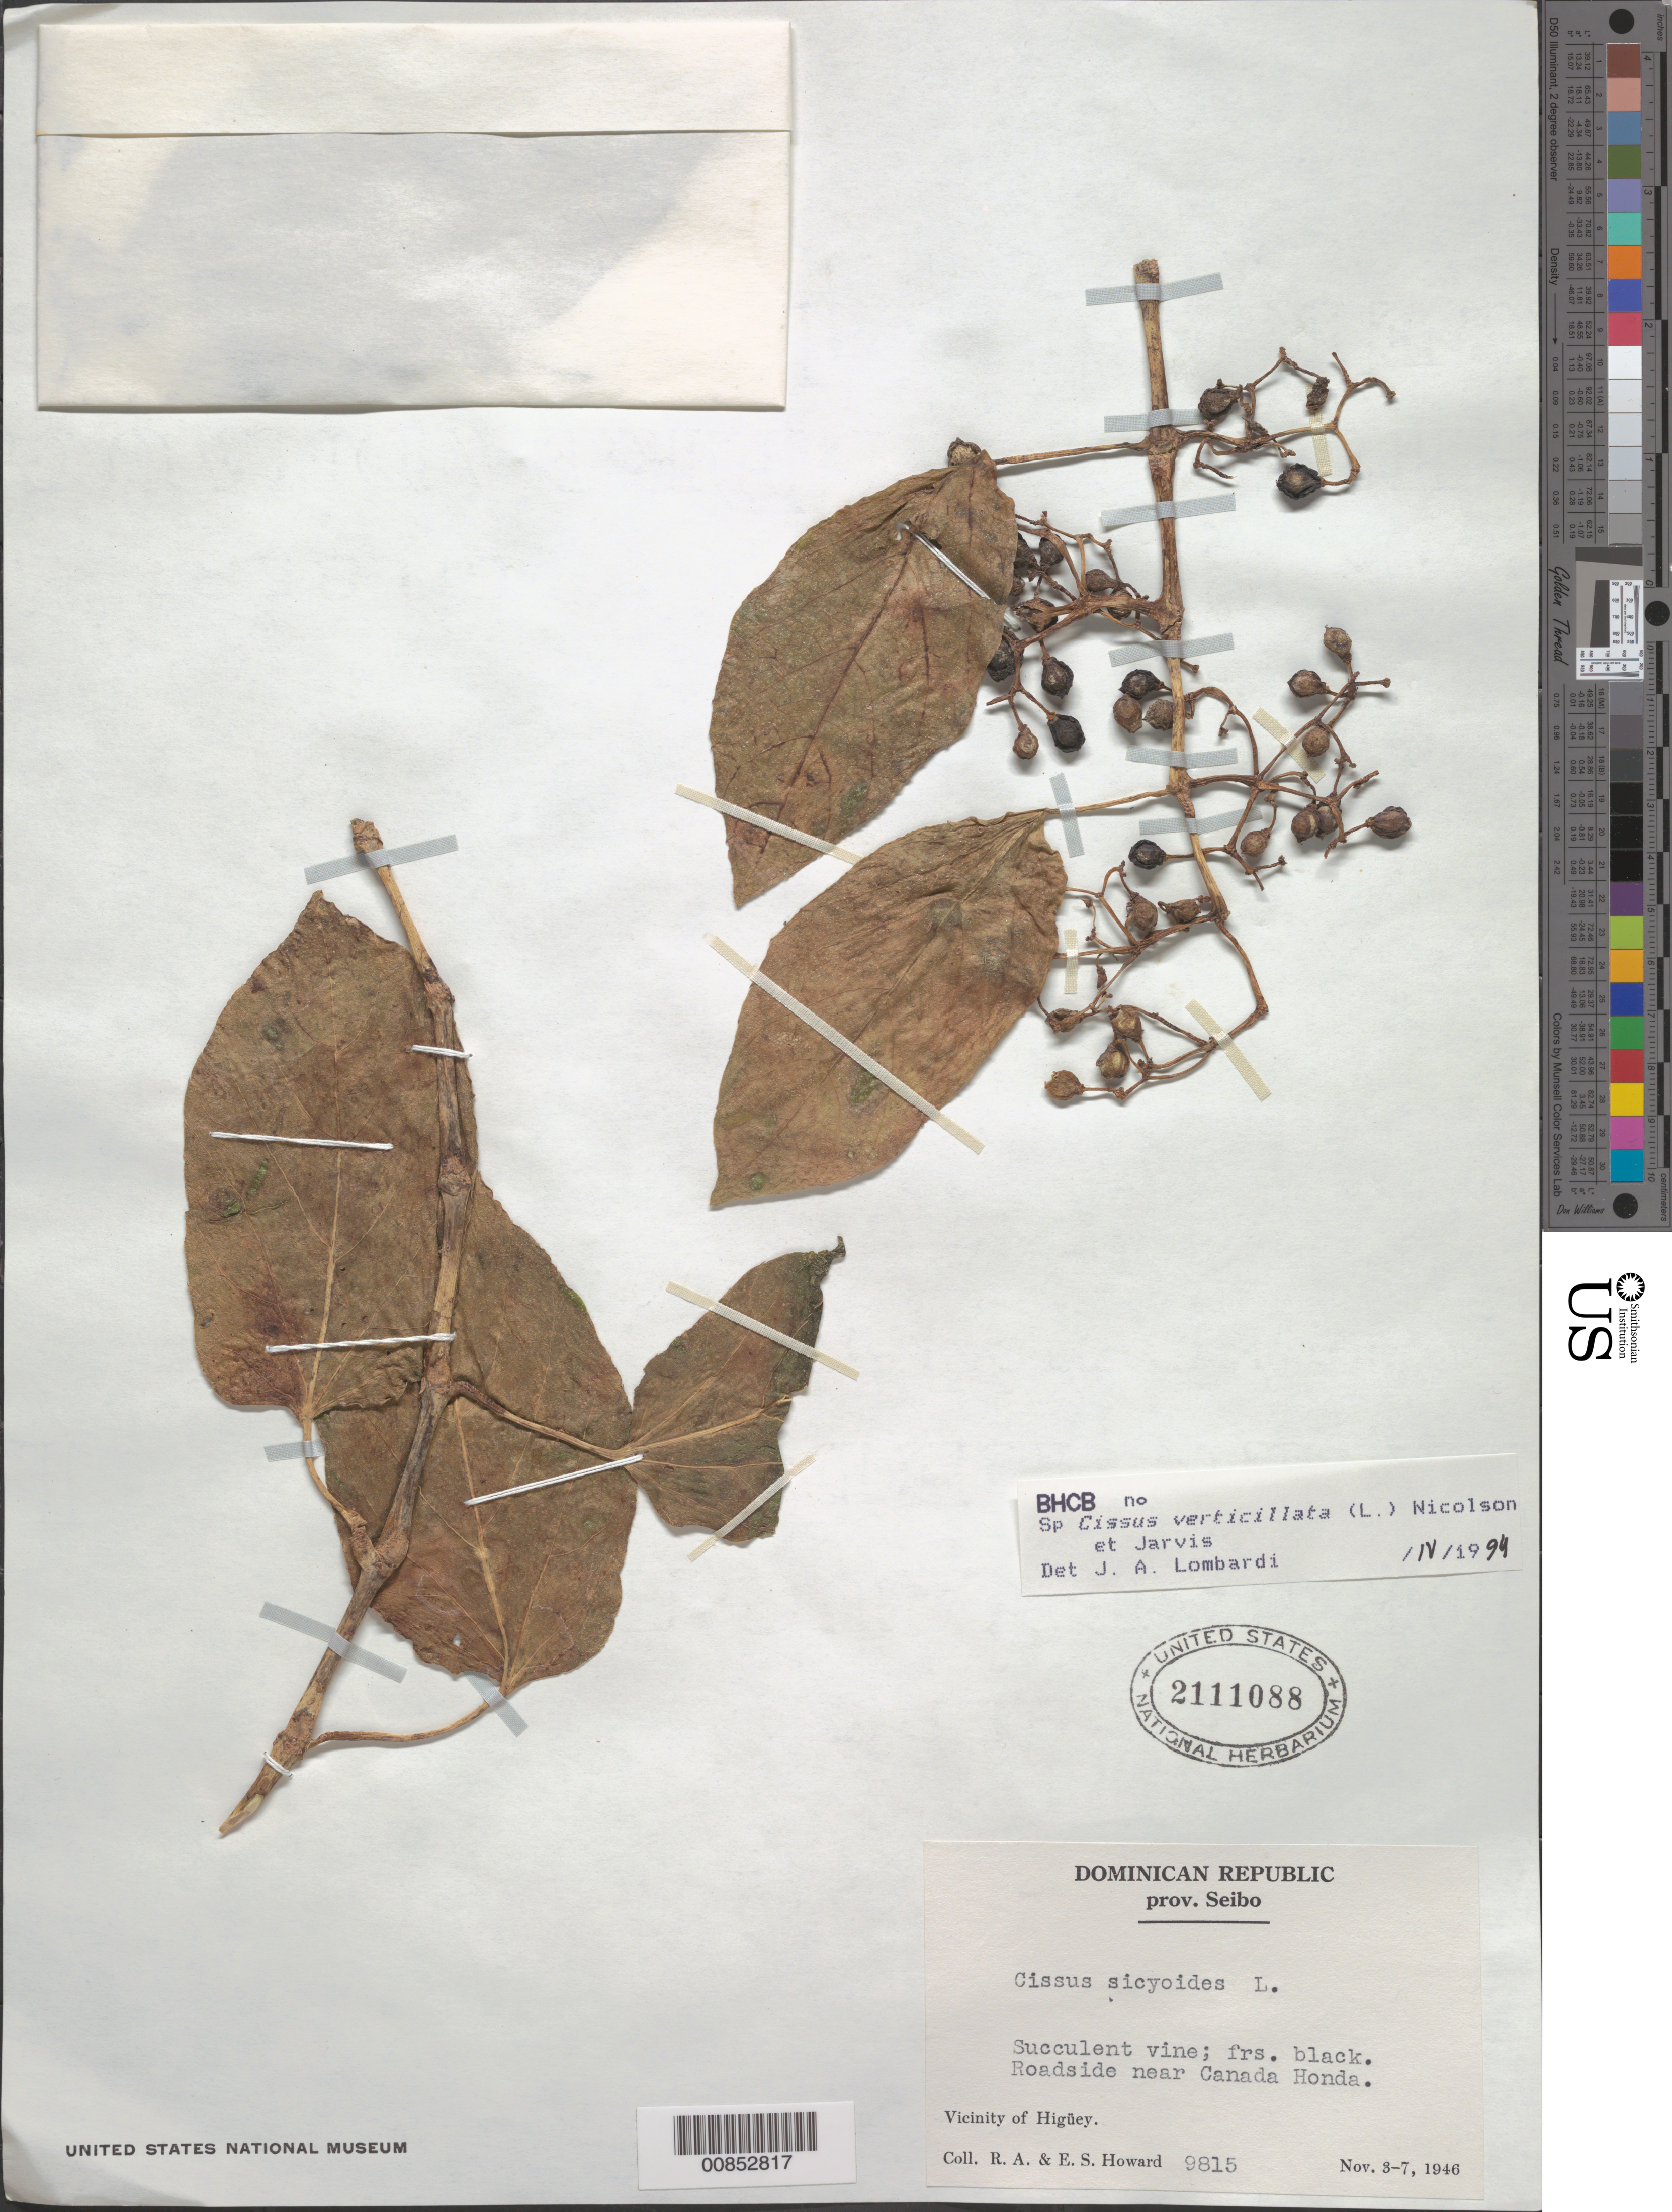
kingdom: Plantae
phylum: Tracheophyta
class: Magnoliopsida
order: Vitales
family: Vitaceae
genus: Cissus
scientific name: Cissus verticillata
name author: (L.) Nicolson & C.E. Jarvis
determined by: Lombardi, Julio A.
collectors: R. A. Howard & E. S. Howard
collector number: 9815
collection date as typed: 03 Nov 1946 to 07 Nov 1946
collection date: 1946-11-03/1946-11-07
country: Dominican Republic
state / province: El Seibo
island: Hispaniola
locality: Vicinity of Higüey, near Canada Honda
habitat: Roadside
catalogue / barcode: US 2111088